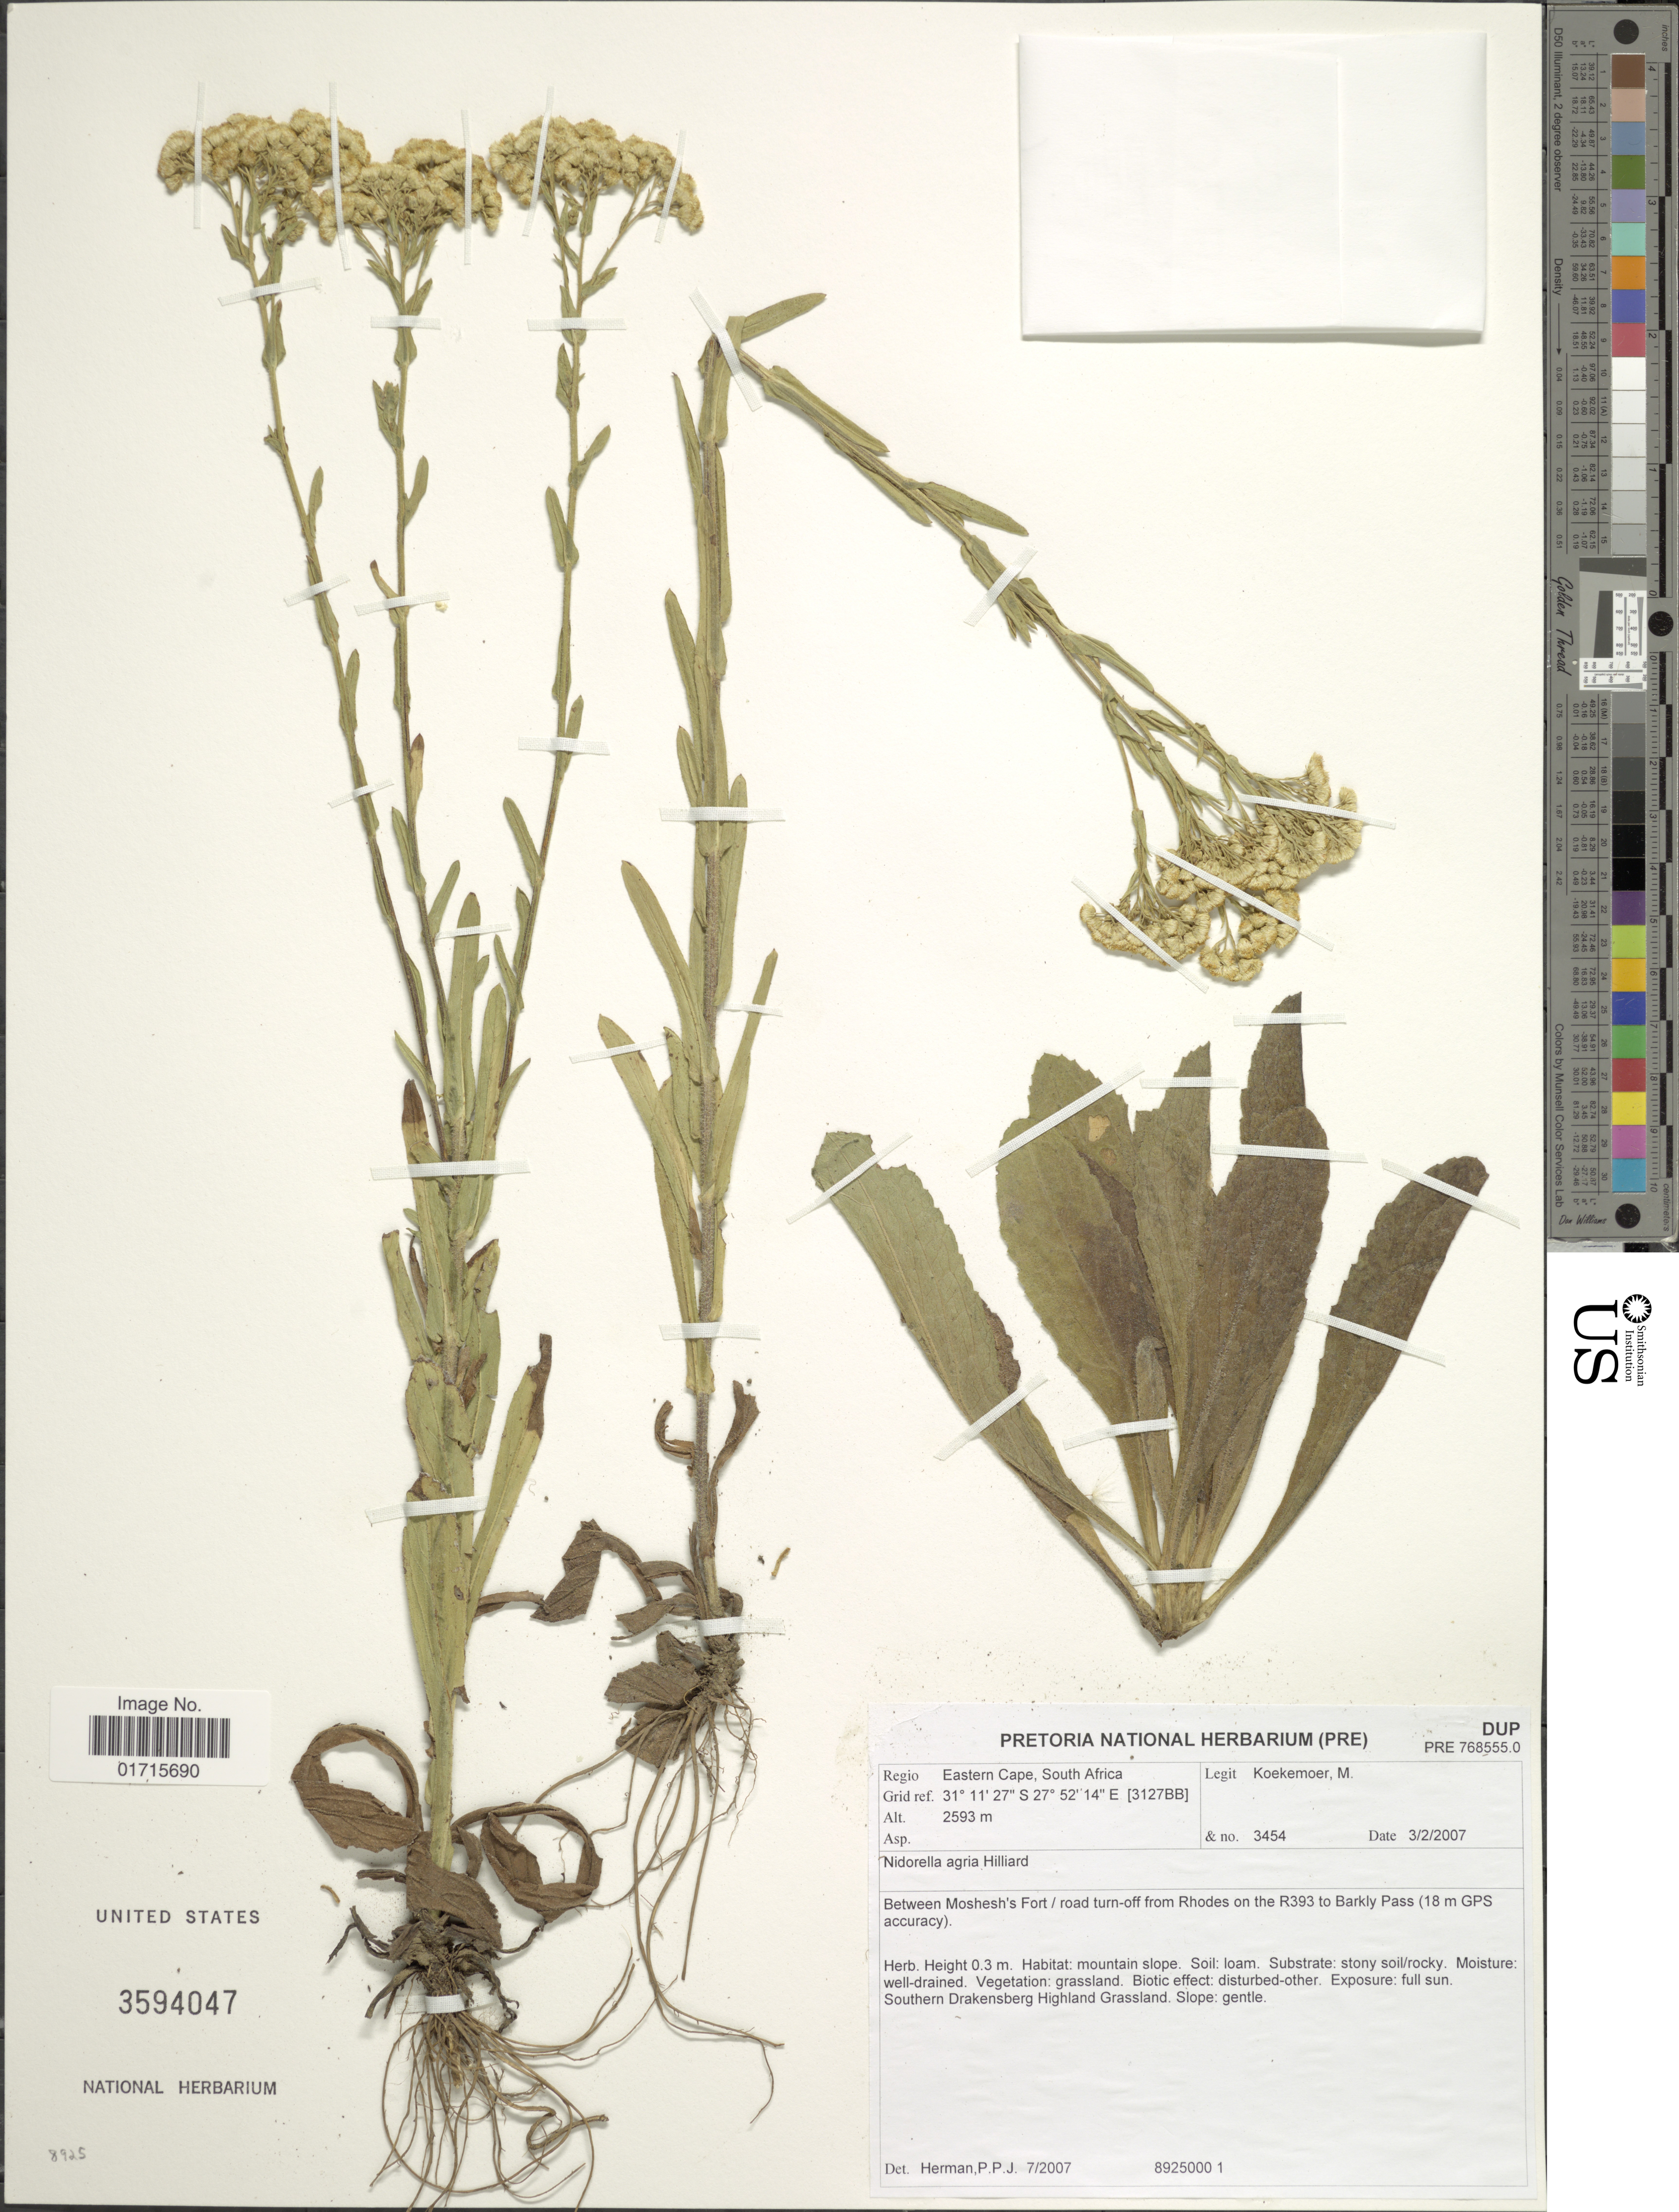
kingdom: Plantae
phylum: Tracheophyta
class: Magnoliopsida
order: Asterales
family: Asteraceae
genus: Nidorella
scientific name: Nidorella agria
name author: Hilliard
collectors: M. Koekemoer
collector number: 3454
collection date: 2007-02-03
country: South Africa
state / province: Eastern Cape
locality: Eastern Cape, South Africa. Between Moshesh's Fort/road turnoff from Rhodes on the R393 to Barkly Pass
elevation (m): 2593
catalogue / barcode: US 3594047